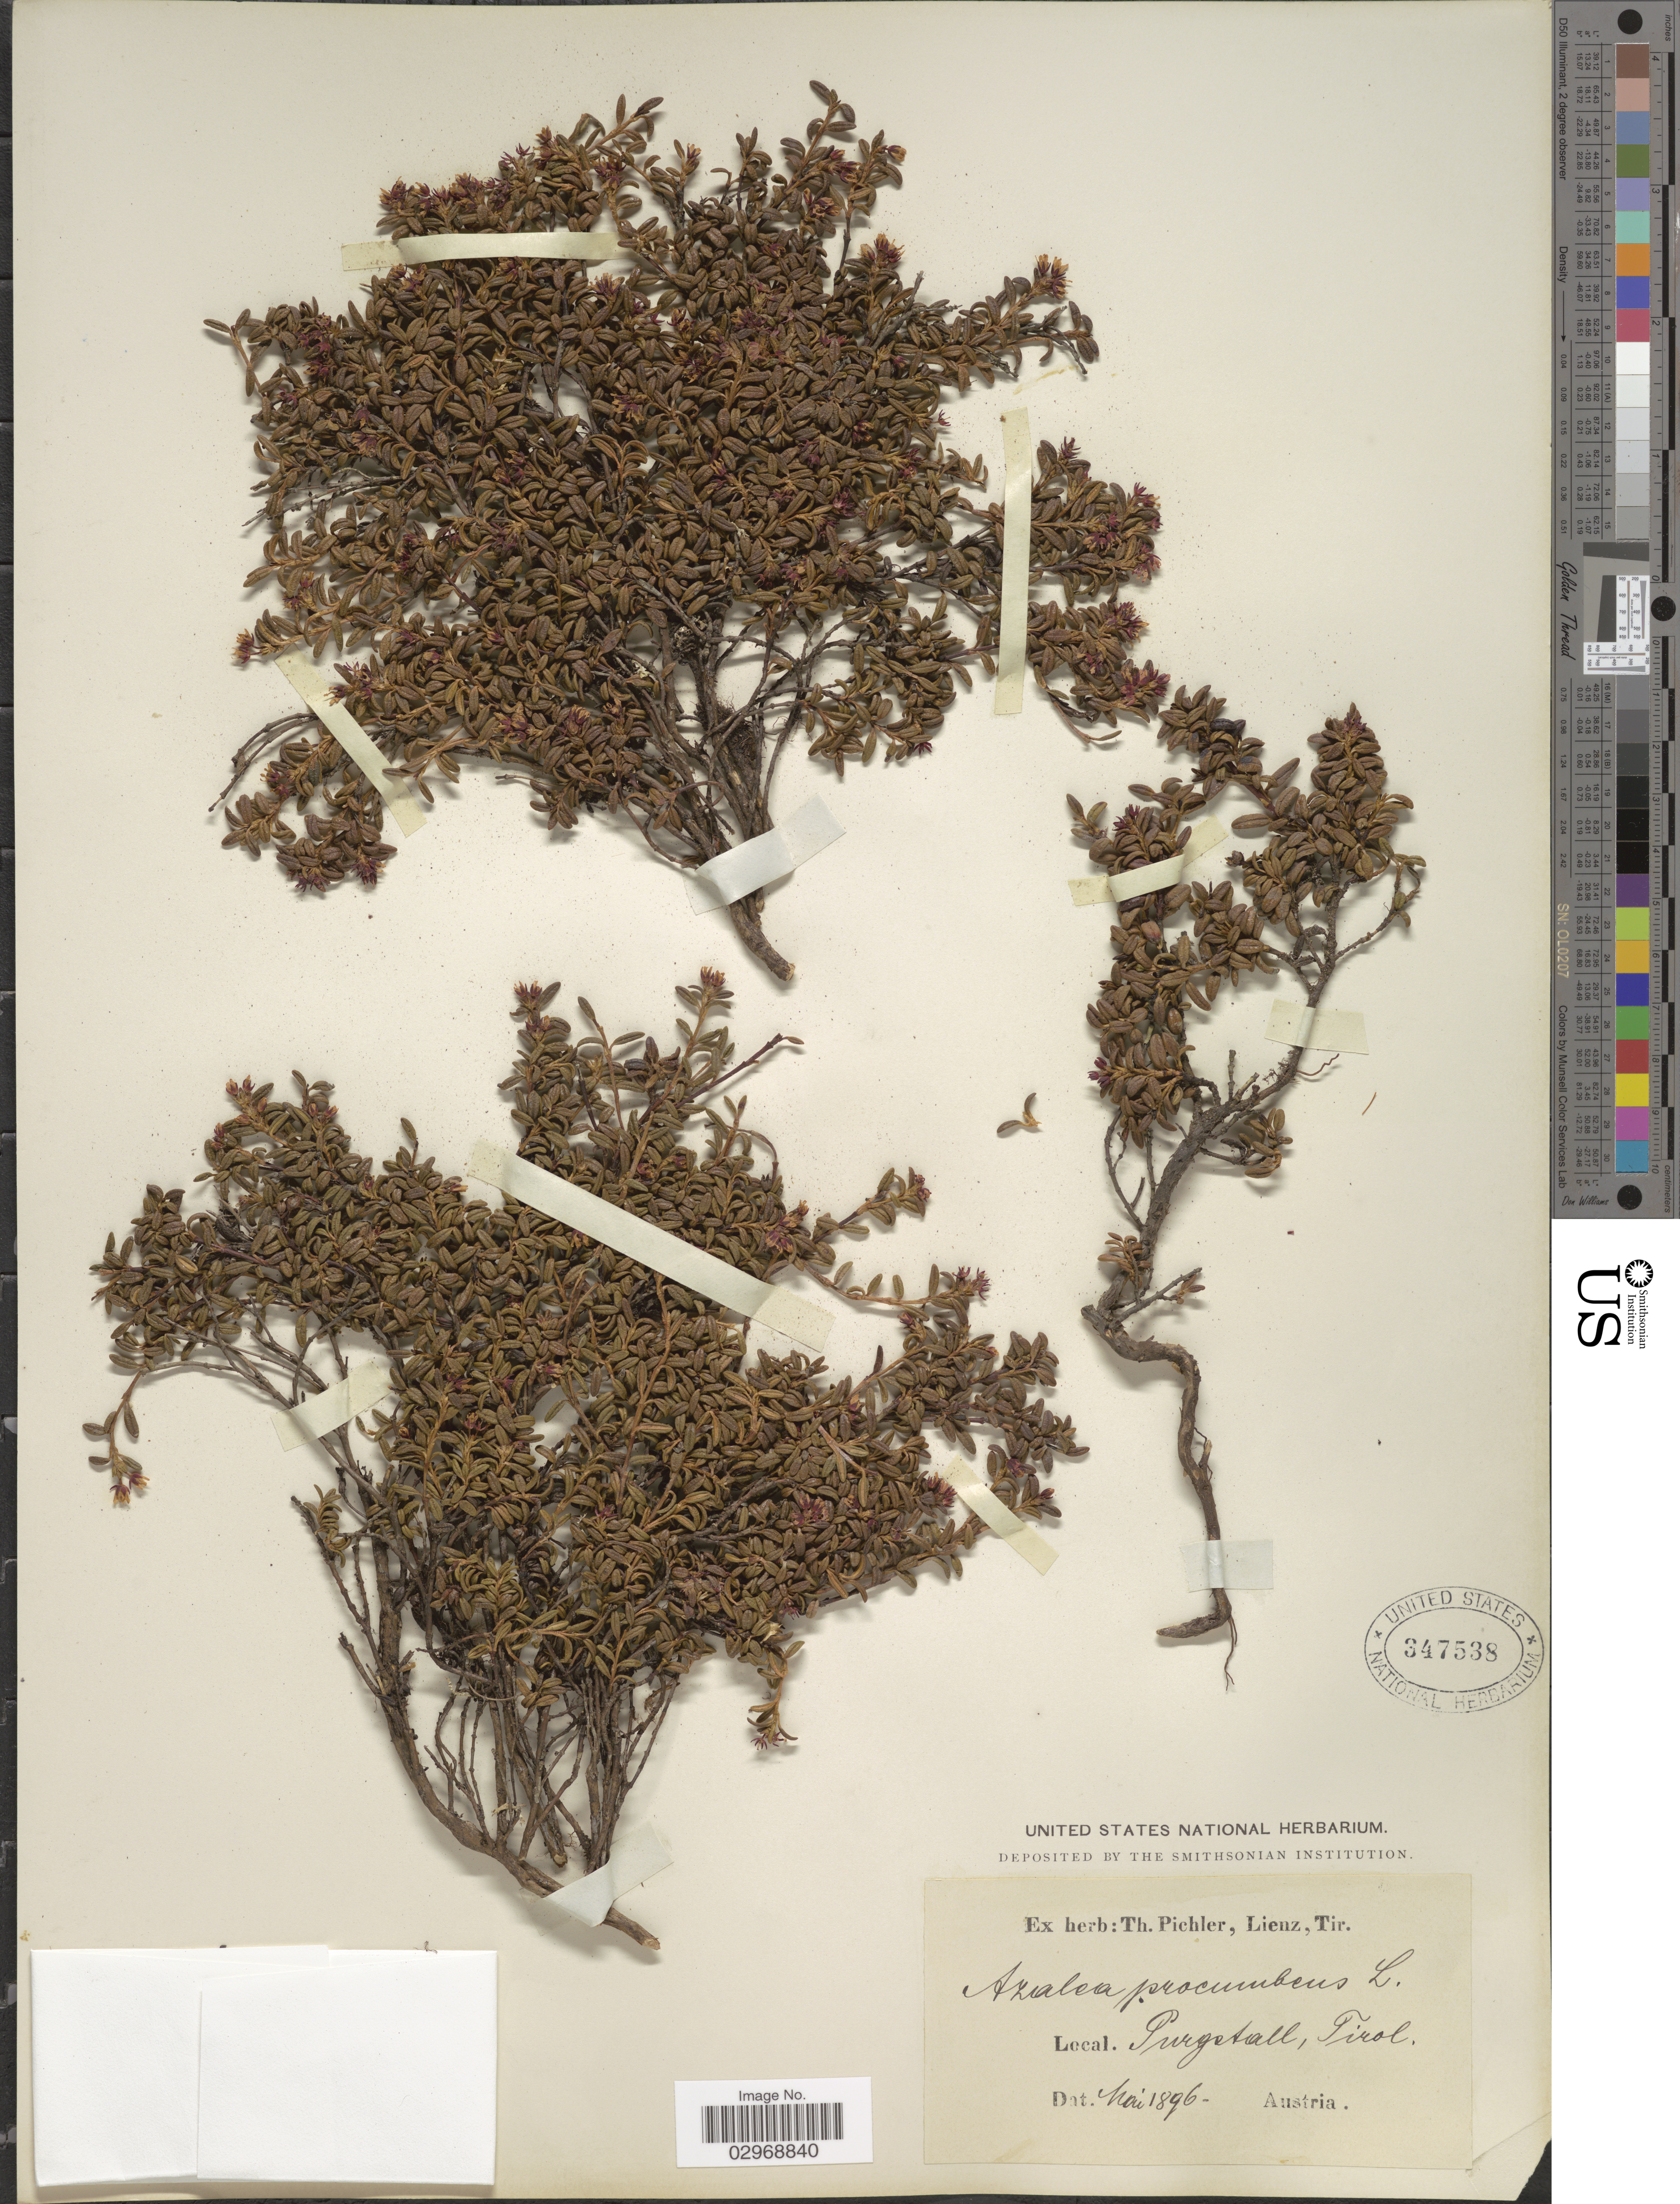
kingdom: Plantae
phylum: Tracheophyta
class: Magnoliopsida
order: Ericales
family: Ericaceae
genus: Rhododendron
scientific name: Rhododendron procumbens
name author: E.H.L. Krause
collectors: ex herb. T. Pichler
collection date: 1896-05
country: Austria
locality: Purgstall, Tirol.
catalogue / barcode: US 347538